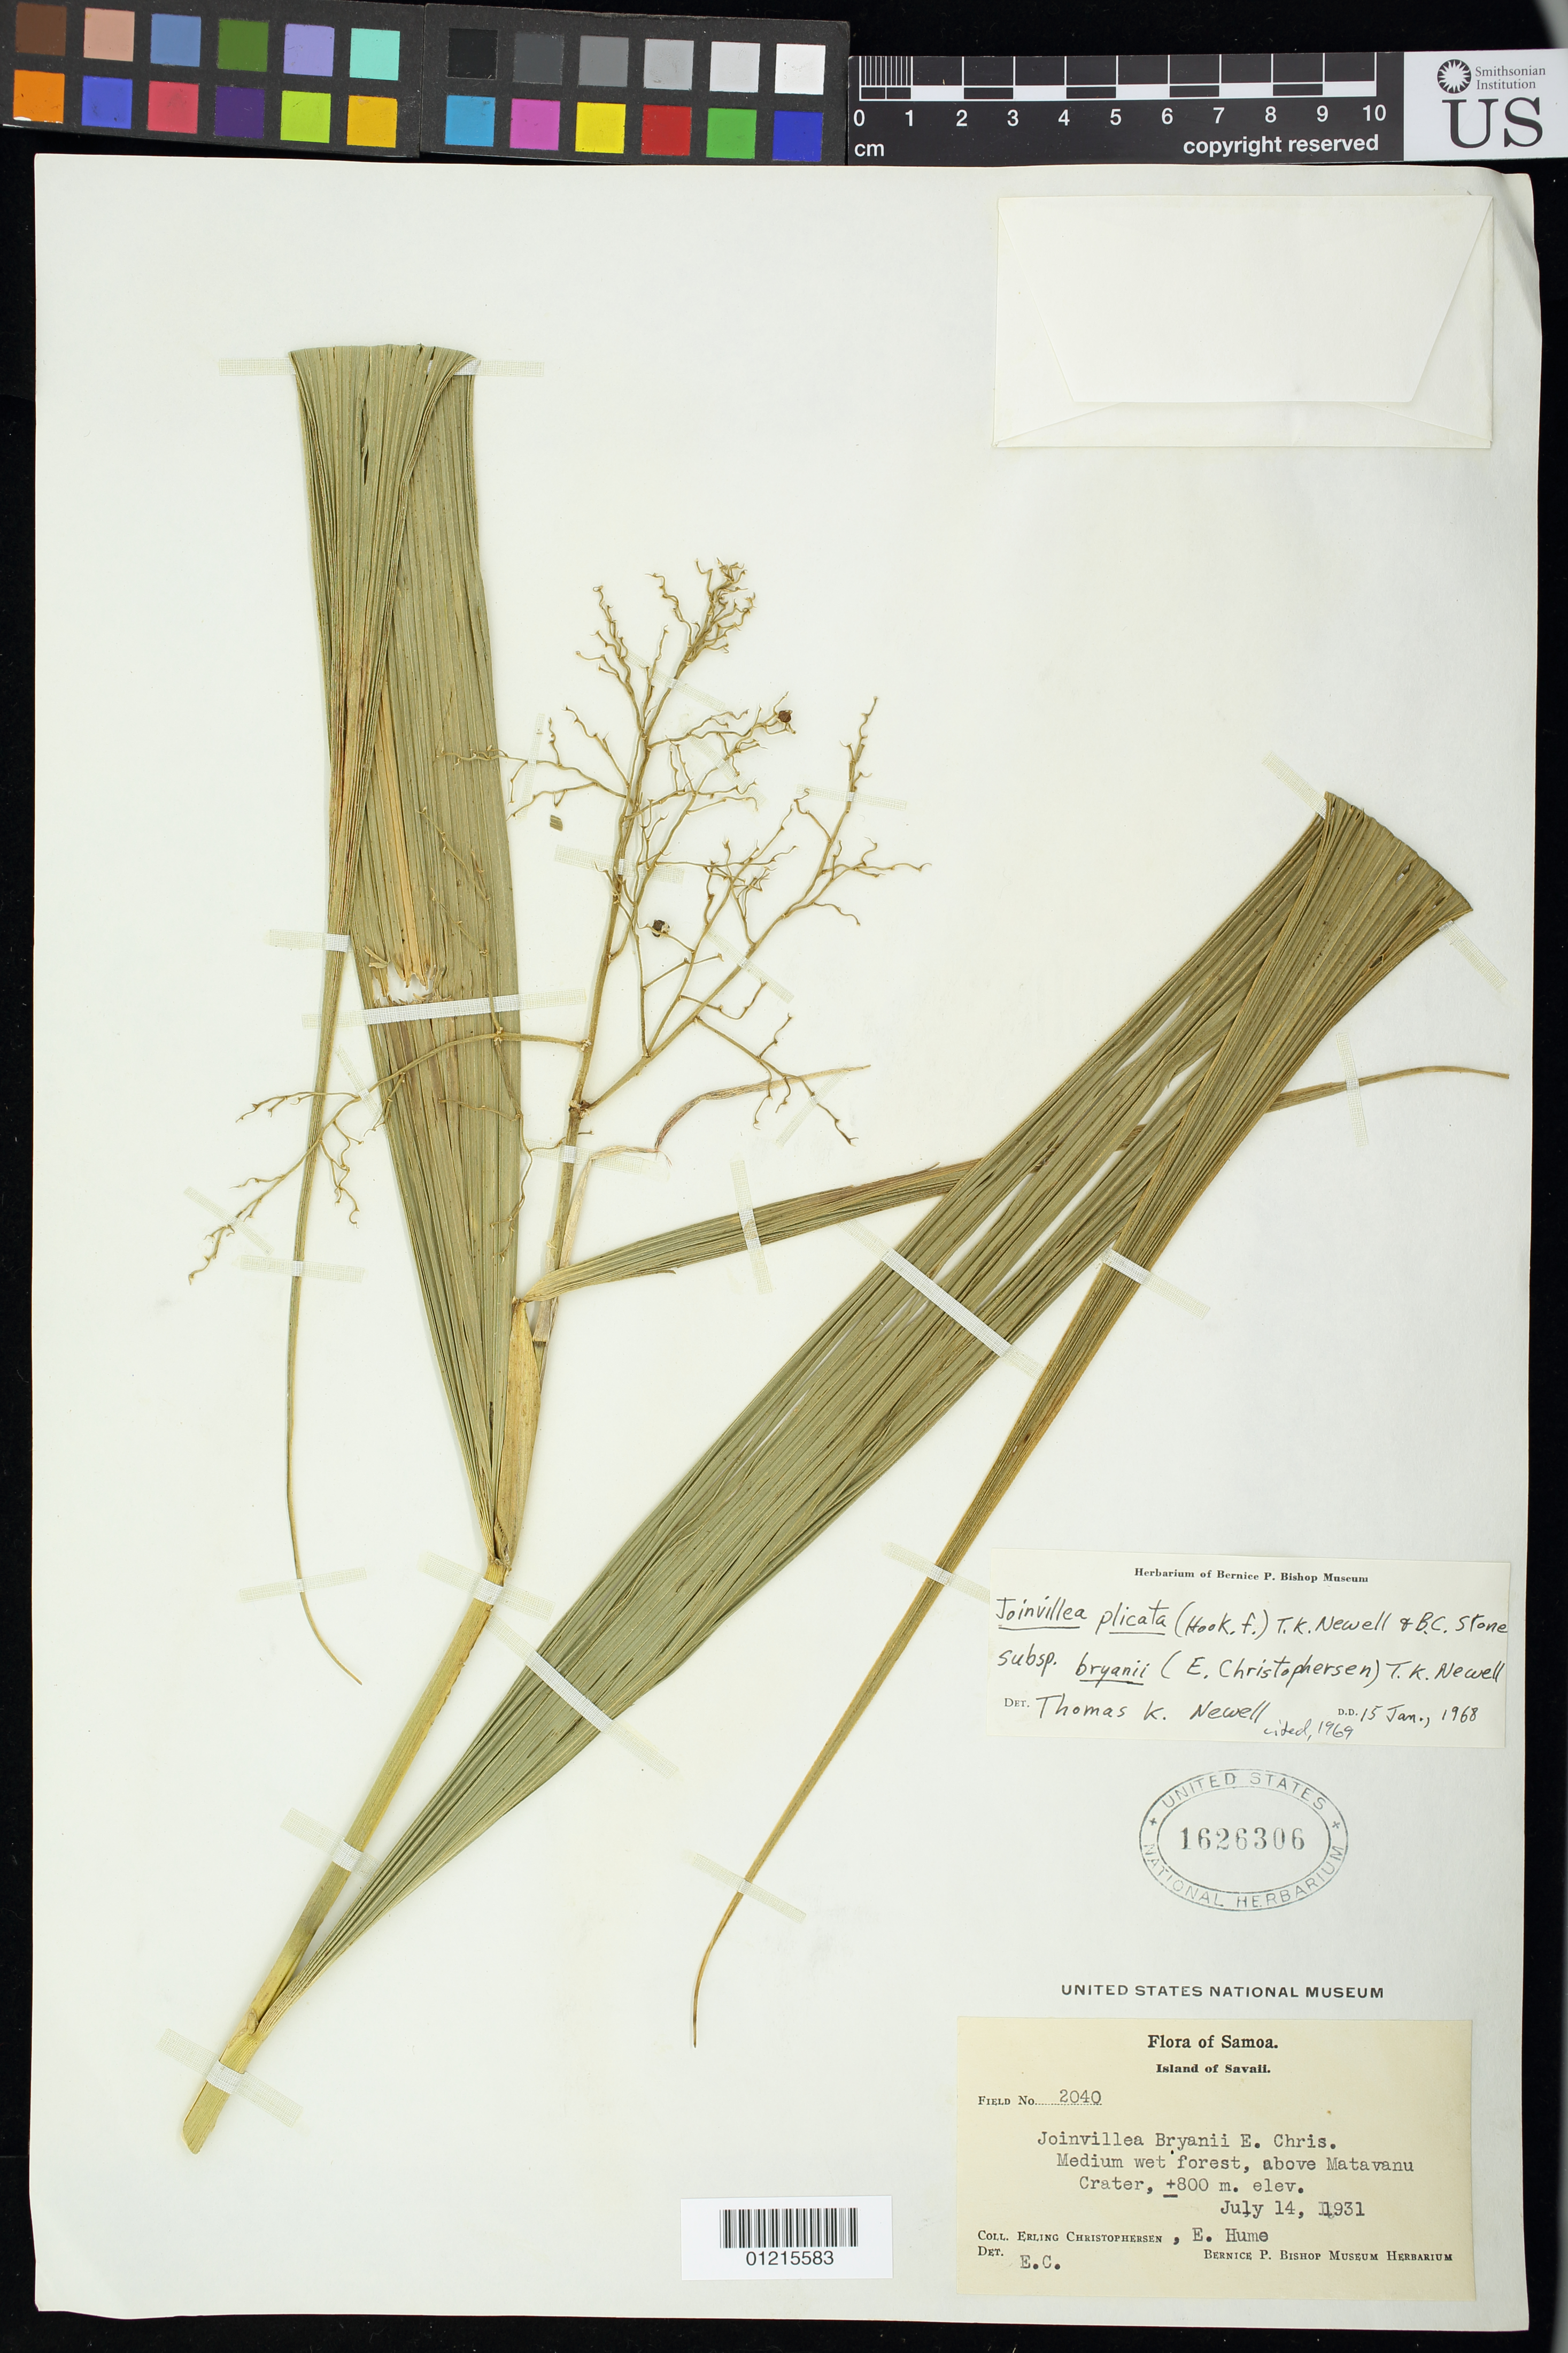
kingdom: Plantae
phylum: Tracheophyta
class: Liliopsida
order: Poales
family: Joinvilleaceae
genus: Joinvillea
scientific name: Joinvillea plicata subsp. bryanii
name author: (Christoph.) Newell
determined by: Newell, Thomas K.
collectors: E. Christophersen & E. Hume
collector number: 2040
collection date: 1931-07-14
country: Samoa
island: Savai'i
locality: Above Matavanu, crater.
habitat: Medium wet forest.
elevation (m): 800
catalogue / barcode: US 1626306